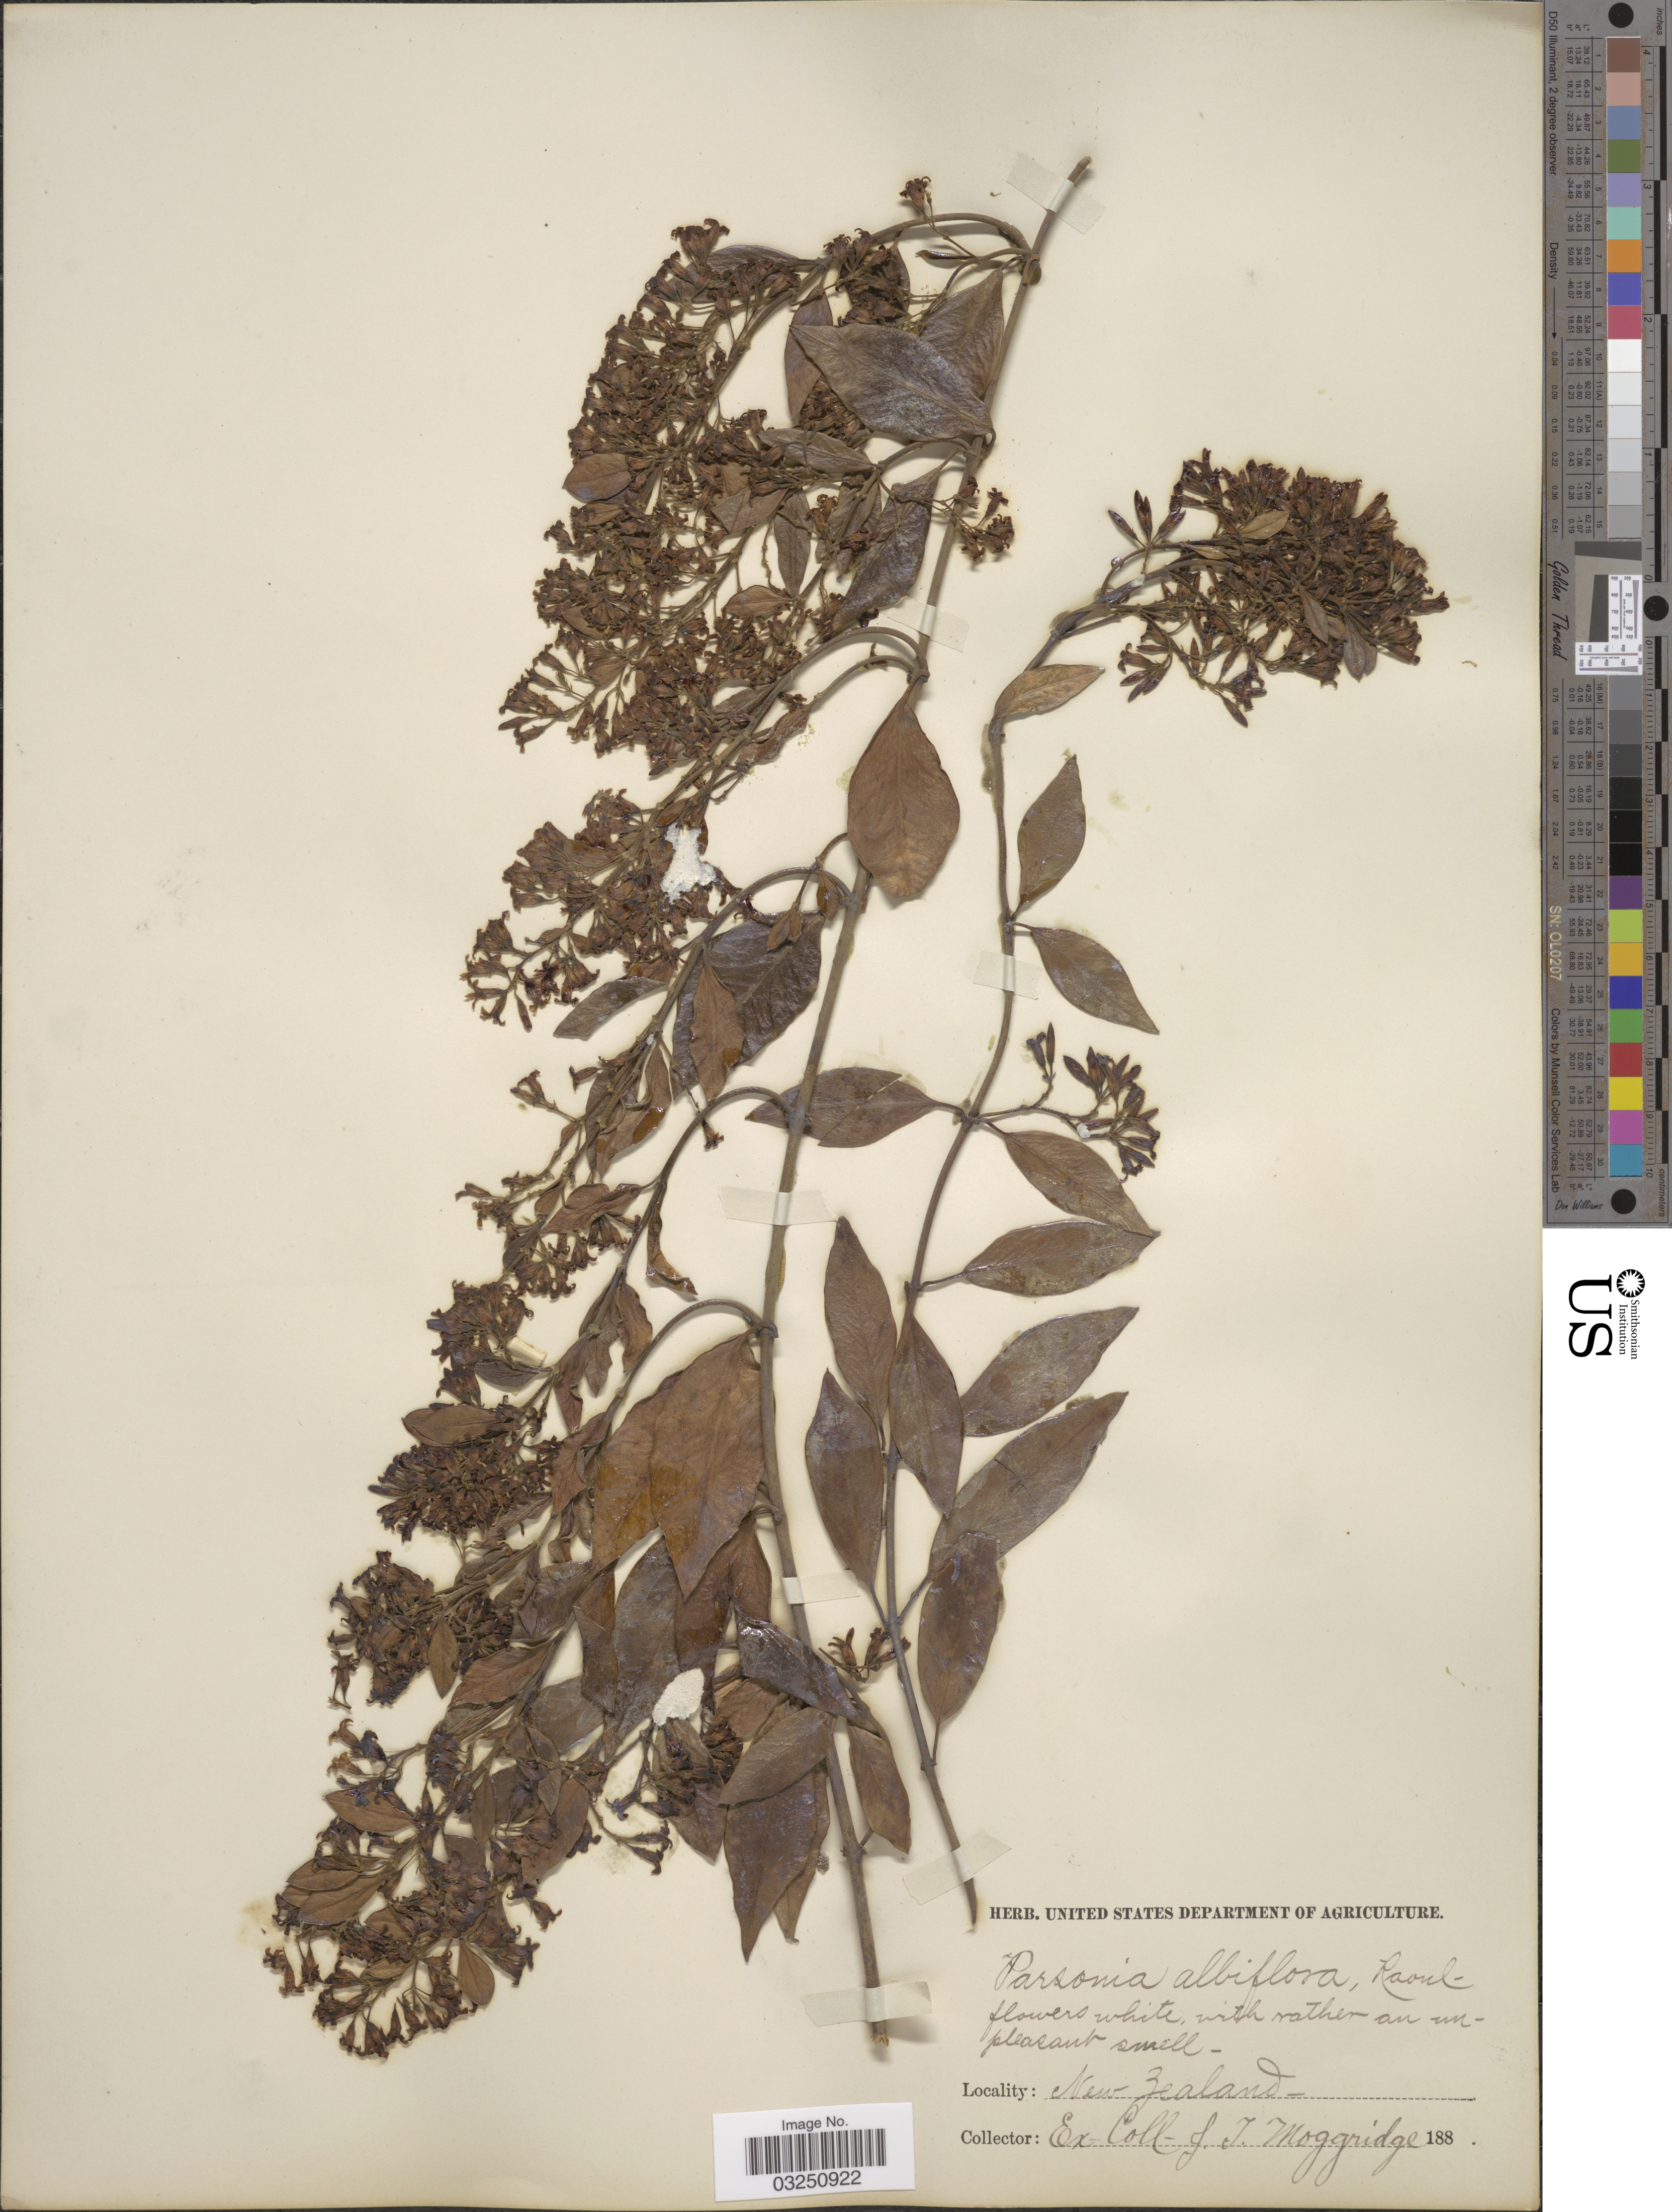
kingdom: Plantae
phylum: Tracheophyta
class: Magnoliopsida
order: Gentianales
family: Apocynaceae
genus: Parsonsia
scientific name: Parsonsia heterophylla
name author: A. Cunn.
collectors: J. T. Moggridge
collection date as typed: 18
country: New Zealand